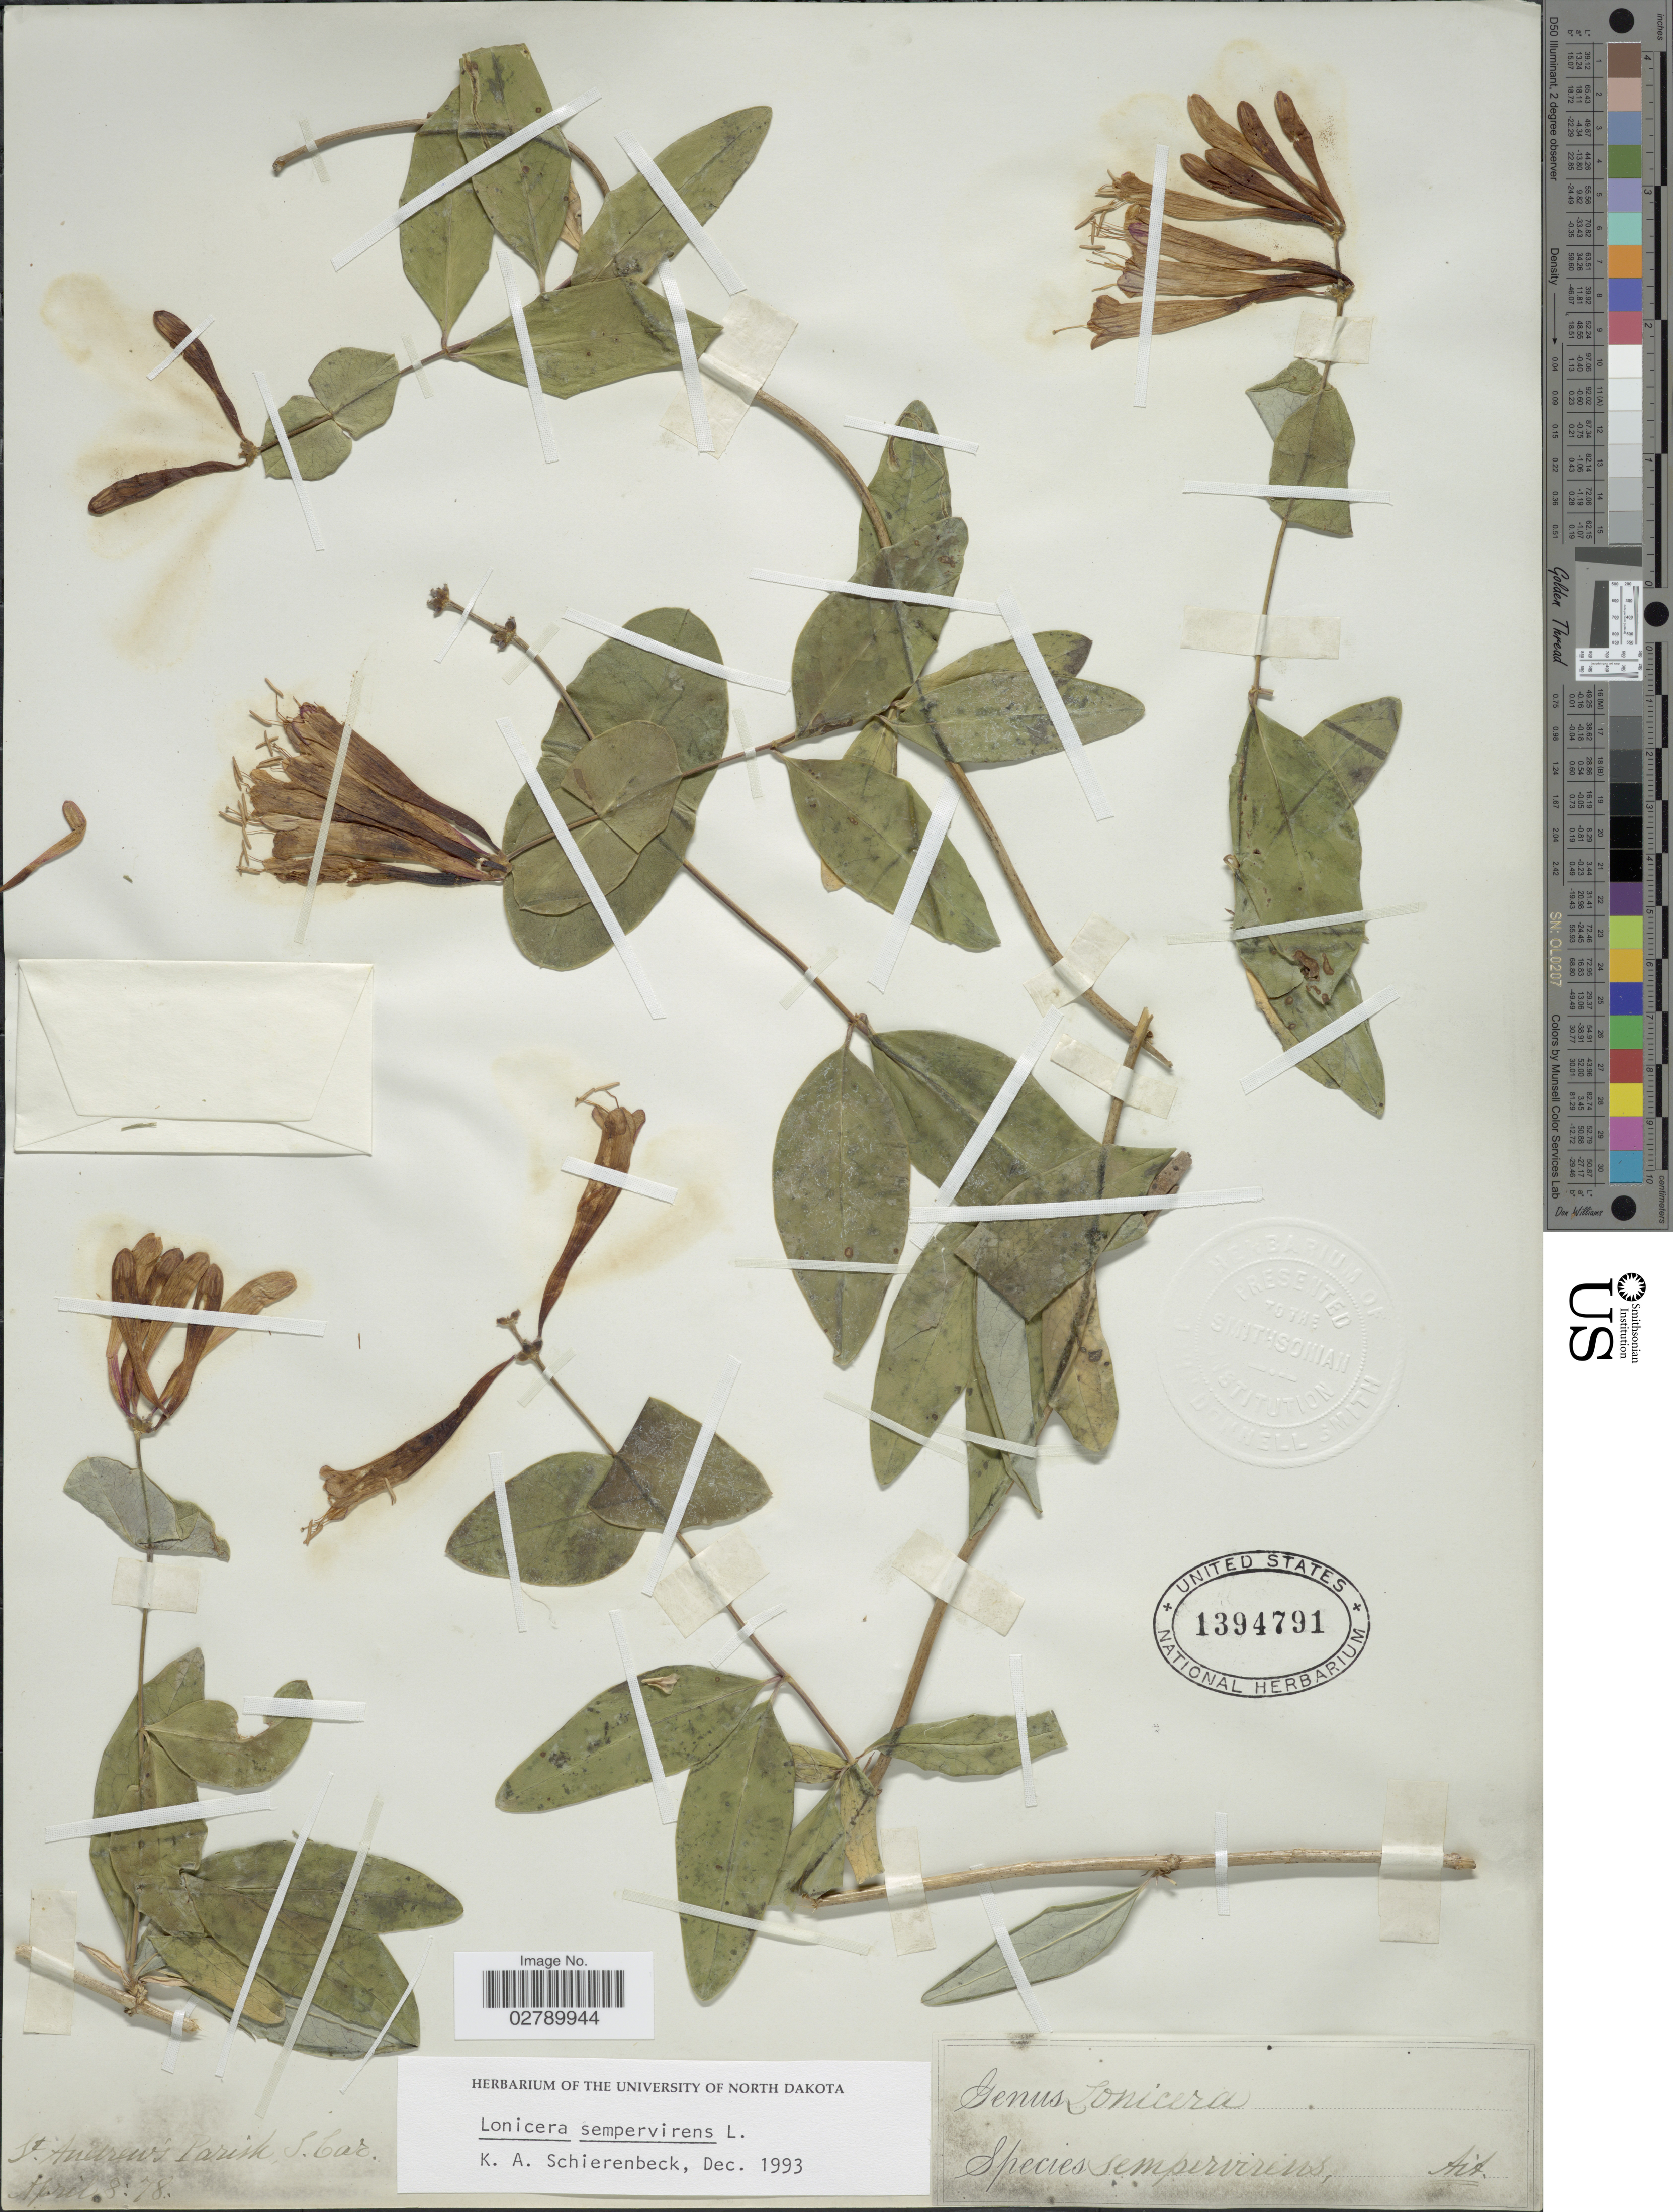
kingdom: Plantae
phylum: Tracheophyta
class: Magnoliopsida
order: Dipsacales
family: Caprifoliaceae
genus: Lonicera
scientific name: Lonicera sempervirens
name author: L.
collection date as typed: Transcribed d/m/y: 8/4/78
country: United States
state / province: South Carolina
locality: St. Andrew's Parish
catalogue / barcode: US 1394791